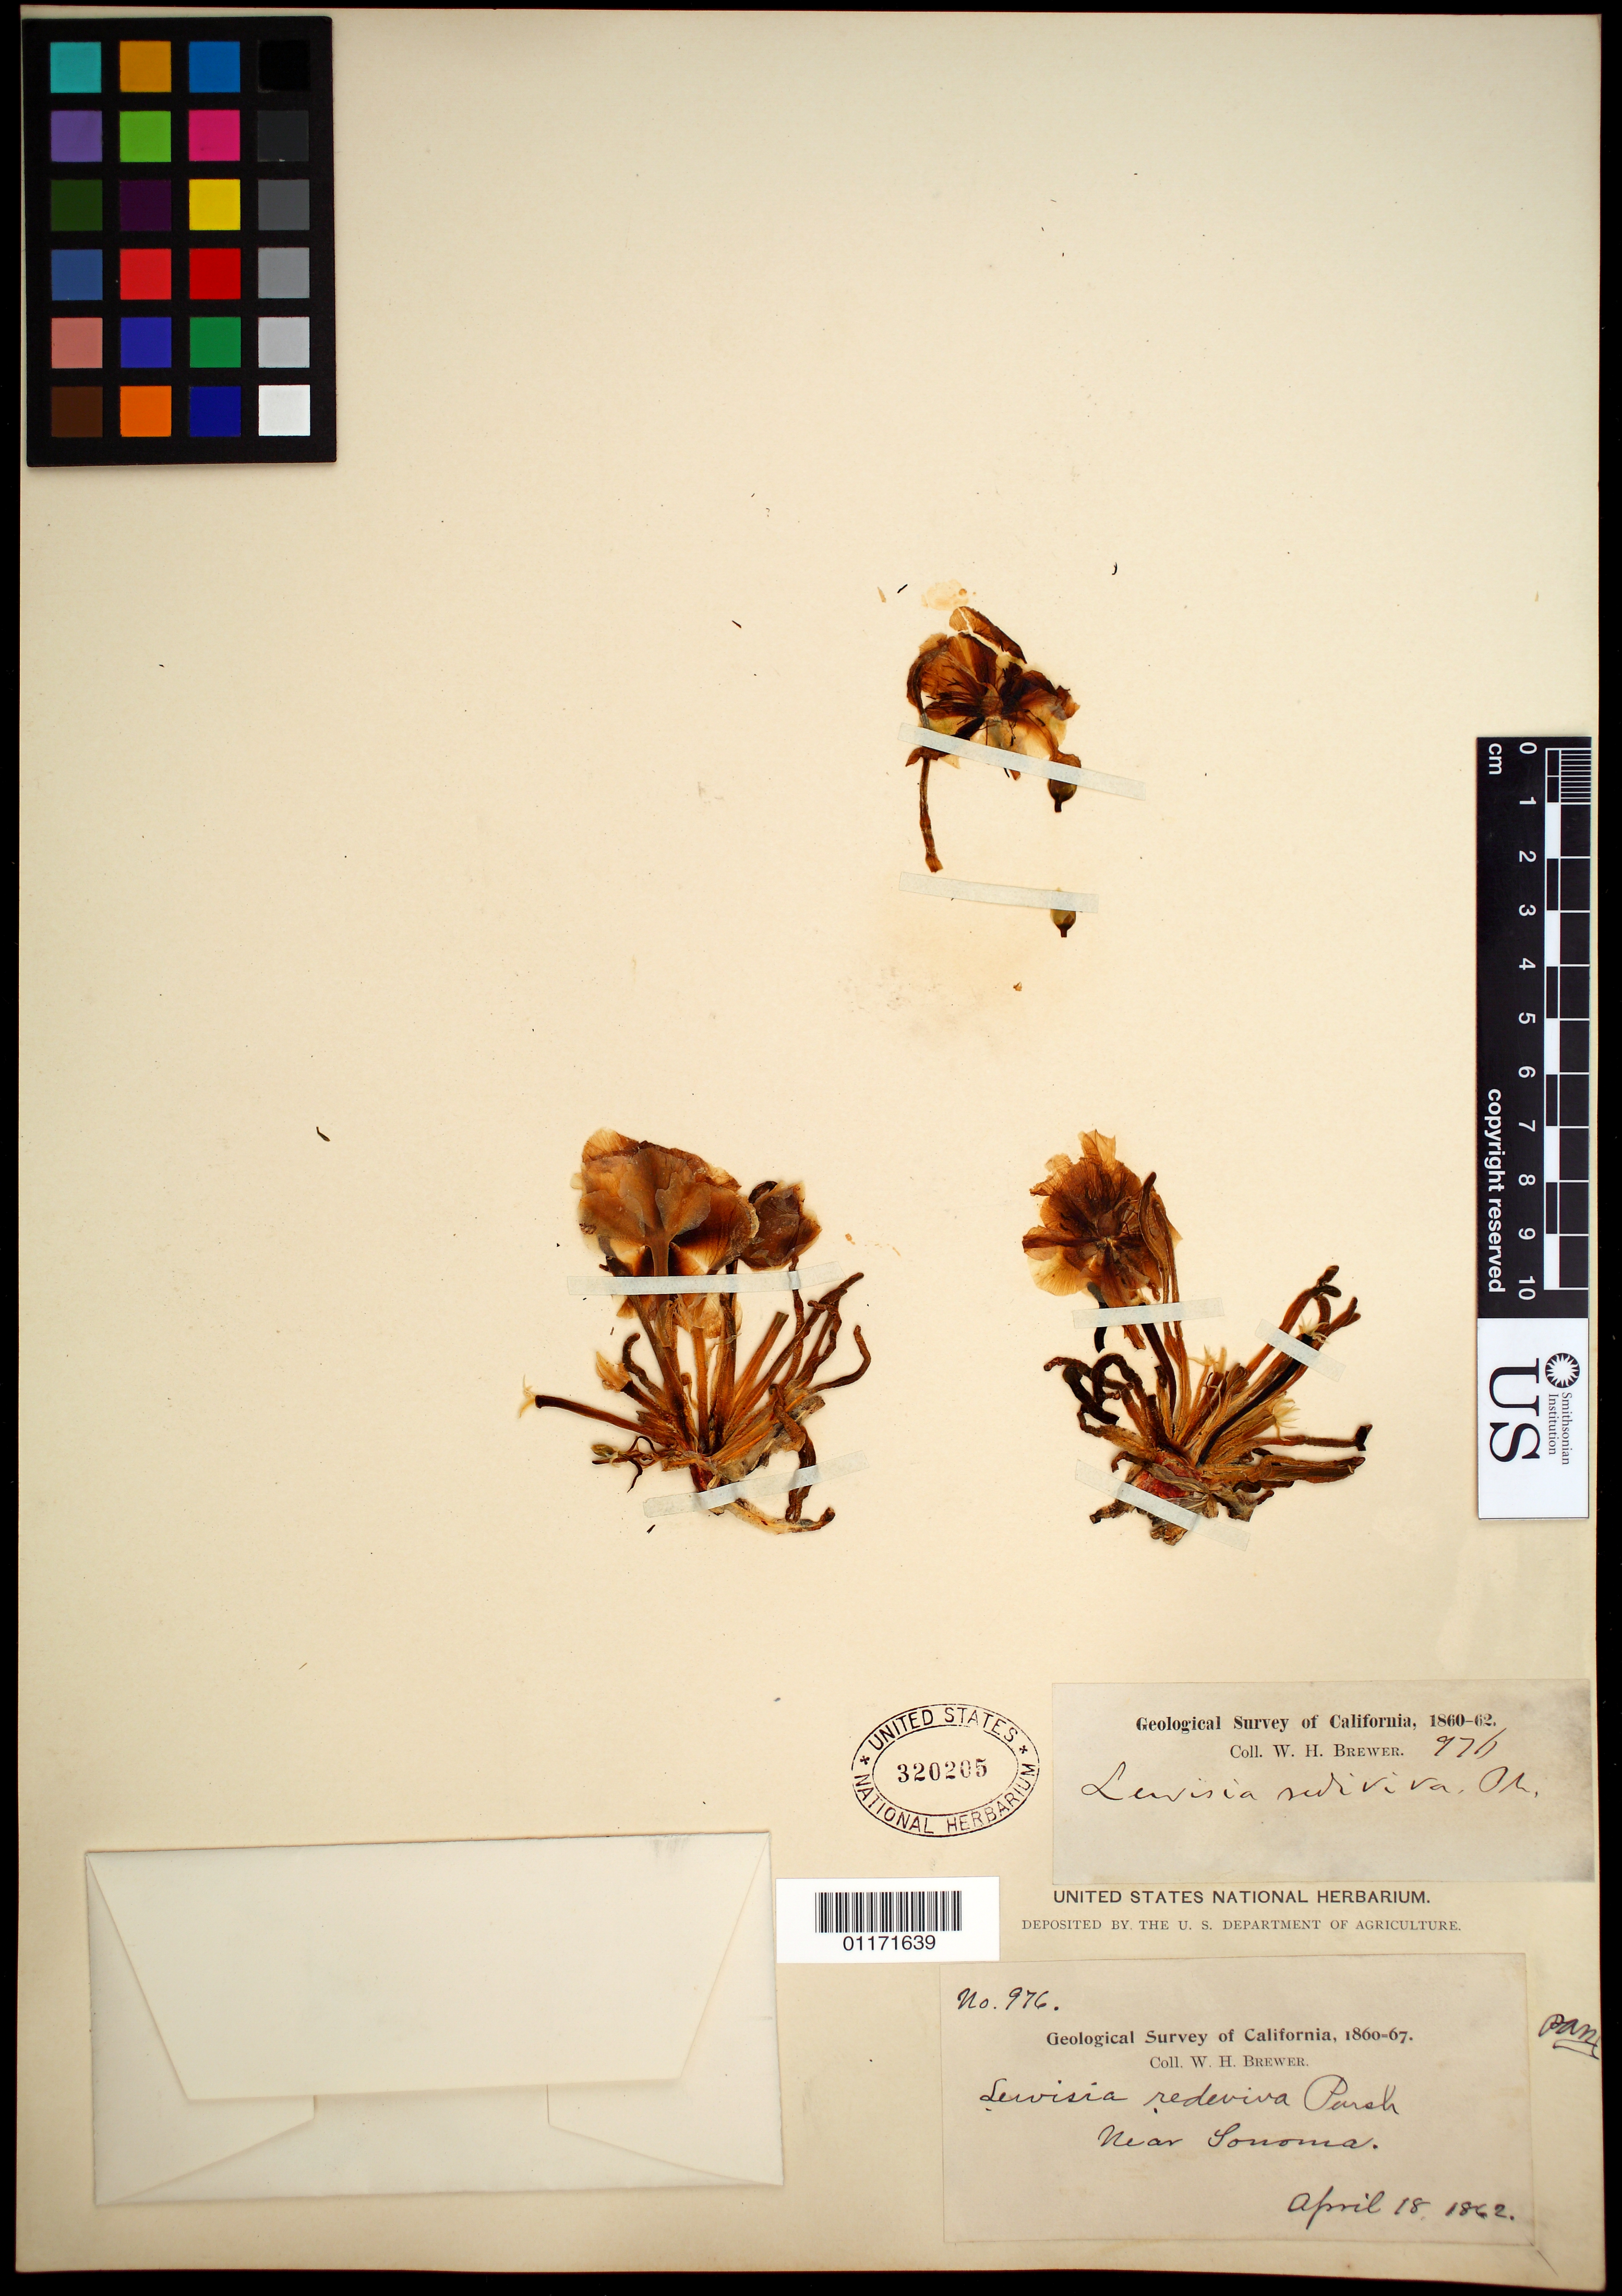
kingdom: Plantae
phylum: Tracheophyta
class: Magnoliopsida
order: Caryophyllales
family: Montiaceae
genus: Lewisia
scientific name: Lewisia rediviva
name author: Pursh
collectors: W. H. Brewer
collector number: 976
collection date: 1862-04-18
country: United States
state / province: California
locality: Near Sonoma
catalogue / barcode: US 320205